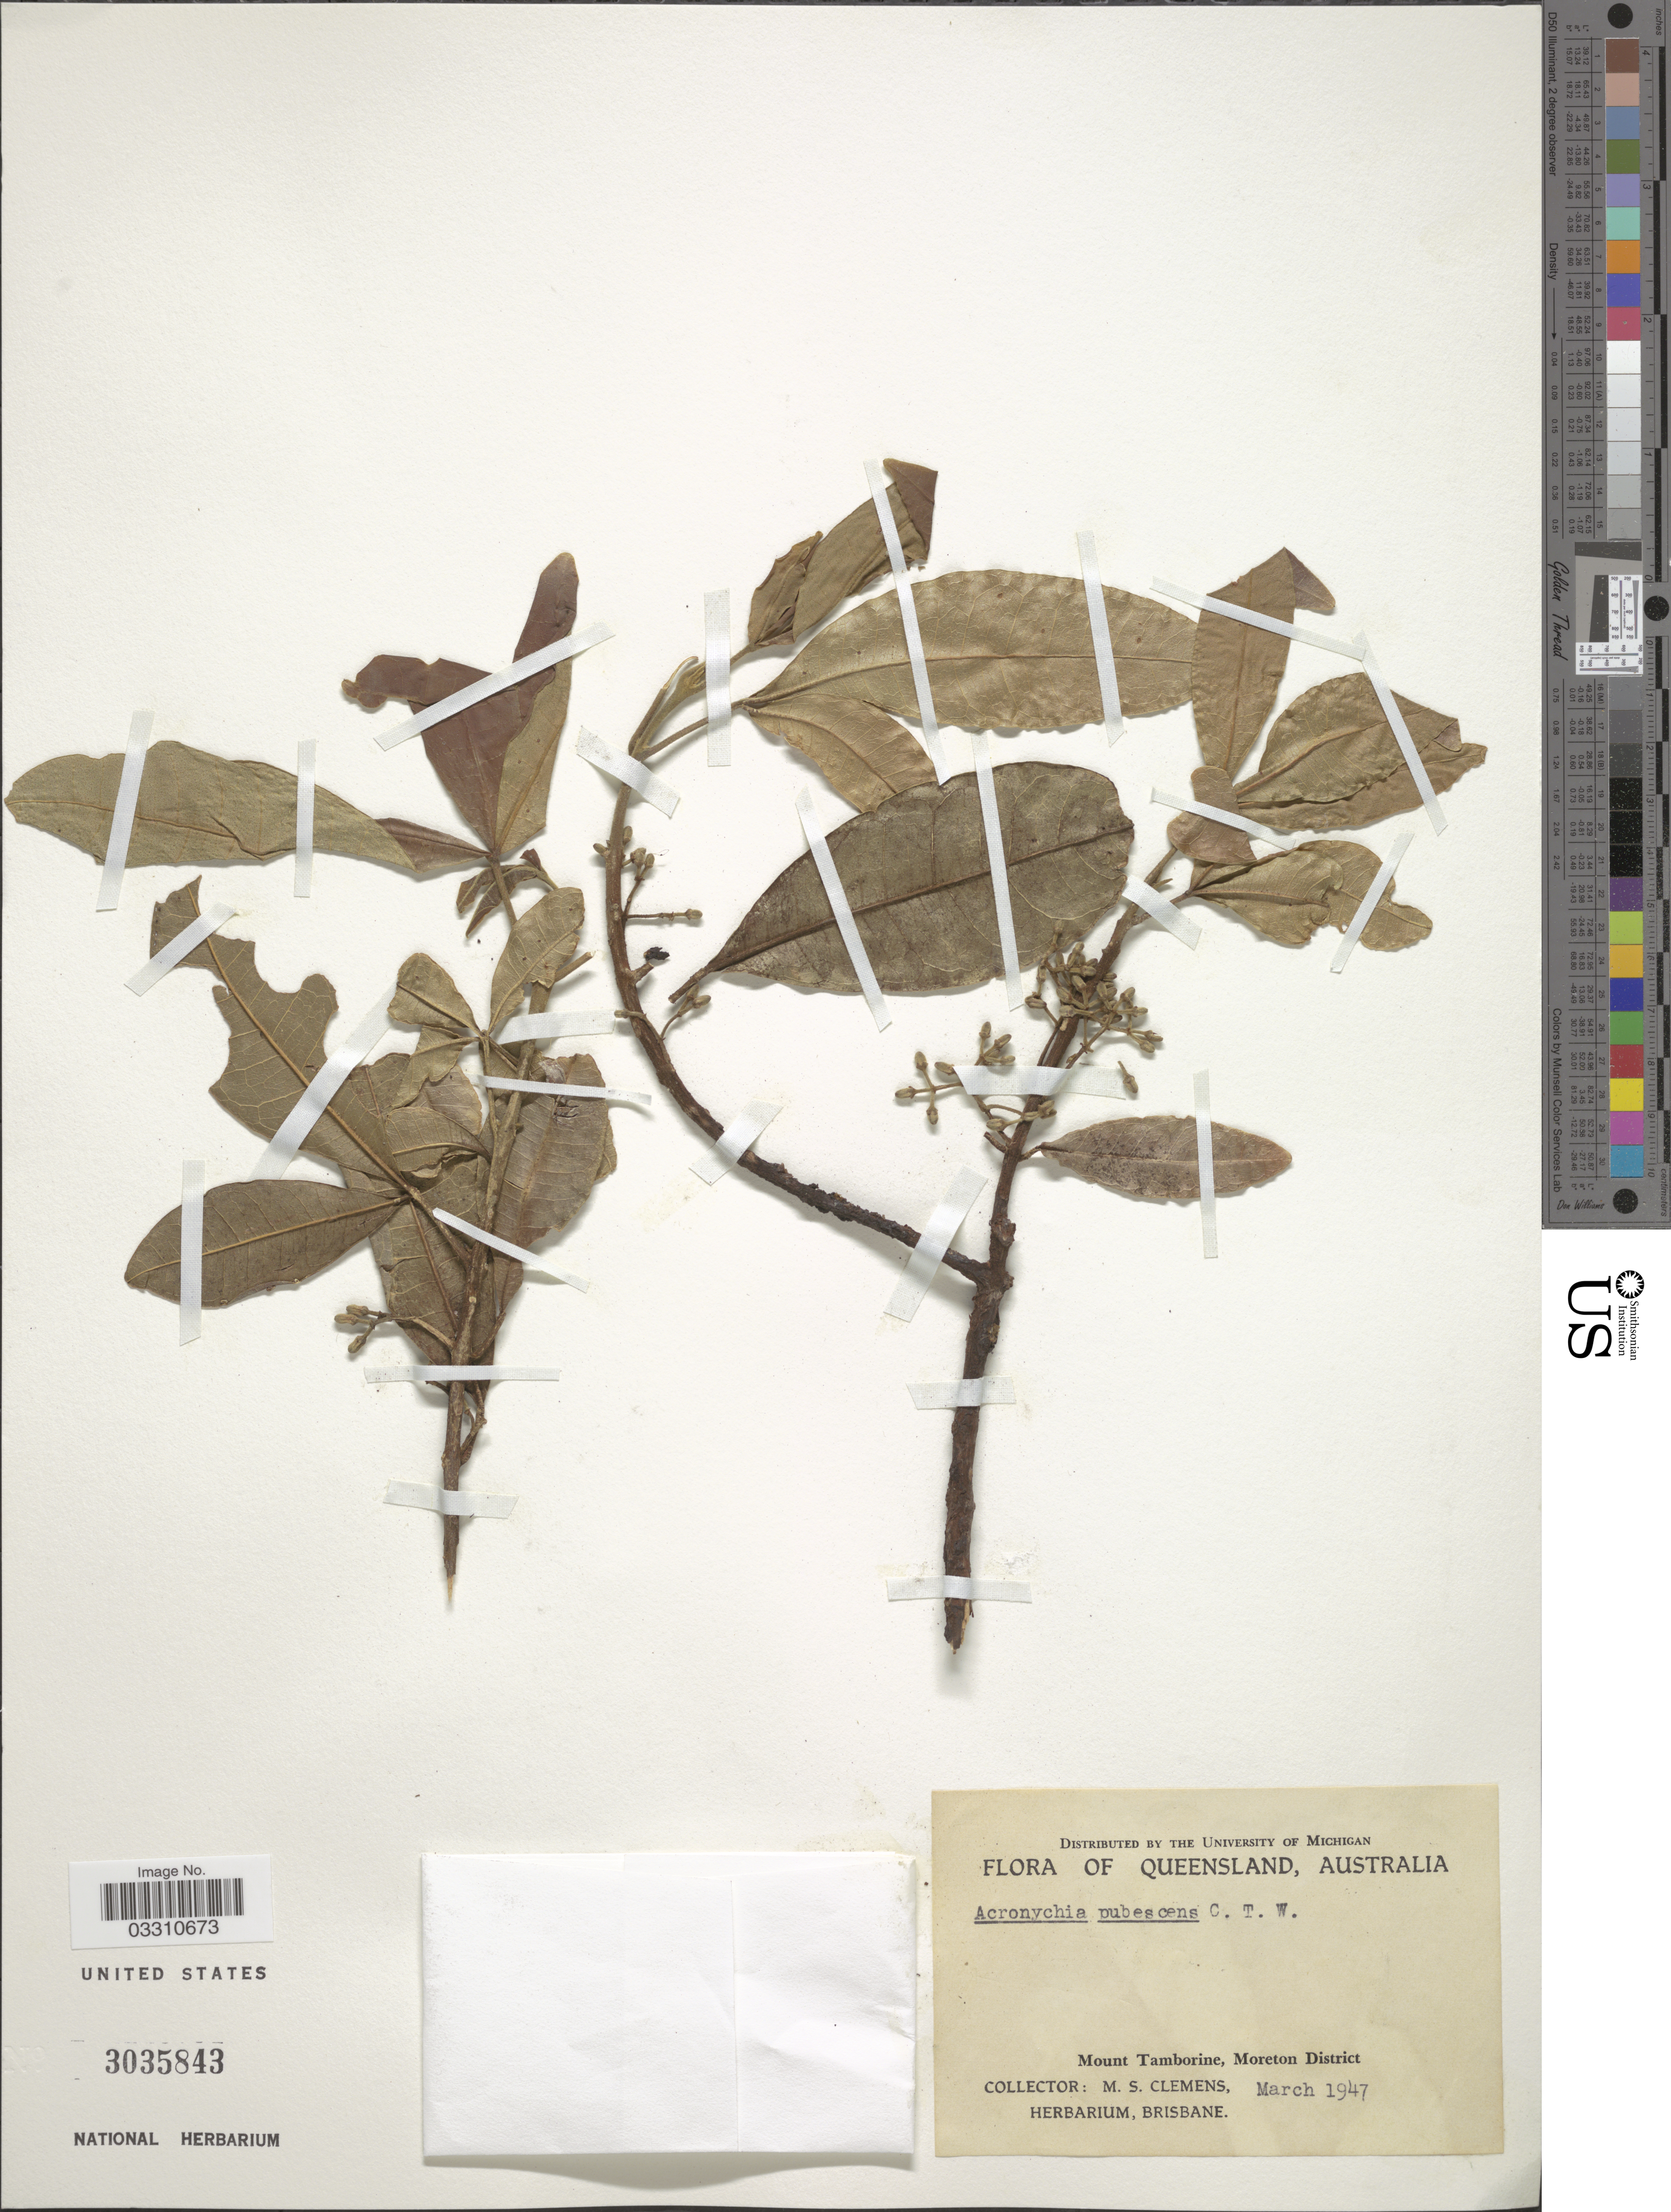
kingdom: Plantae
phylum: Tracheophyta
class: Magnoliopsida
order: Sapindales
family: Rutaceae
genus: Maclurodendron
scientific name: Maclurodendron pubescens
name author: T.G. Hartley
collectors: M. S. Clemens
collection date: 1947-03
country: Australia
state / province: Queensland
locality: Mount Tamborine, Moreton District.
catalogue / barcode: US 3035843